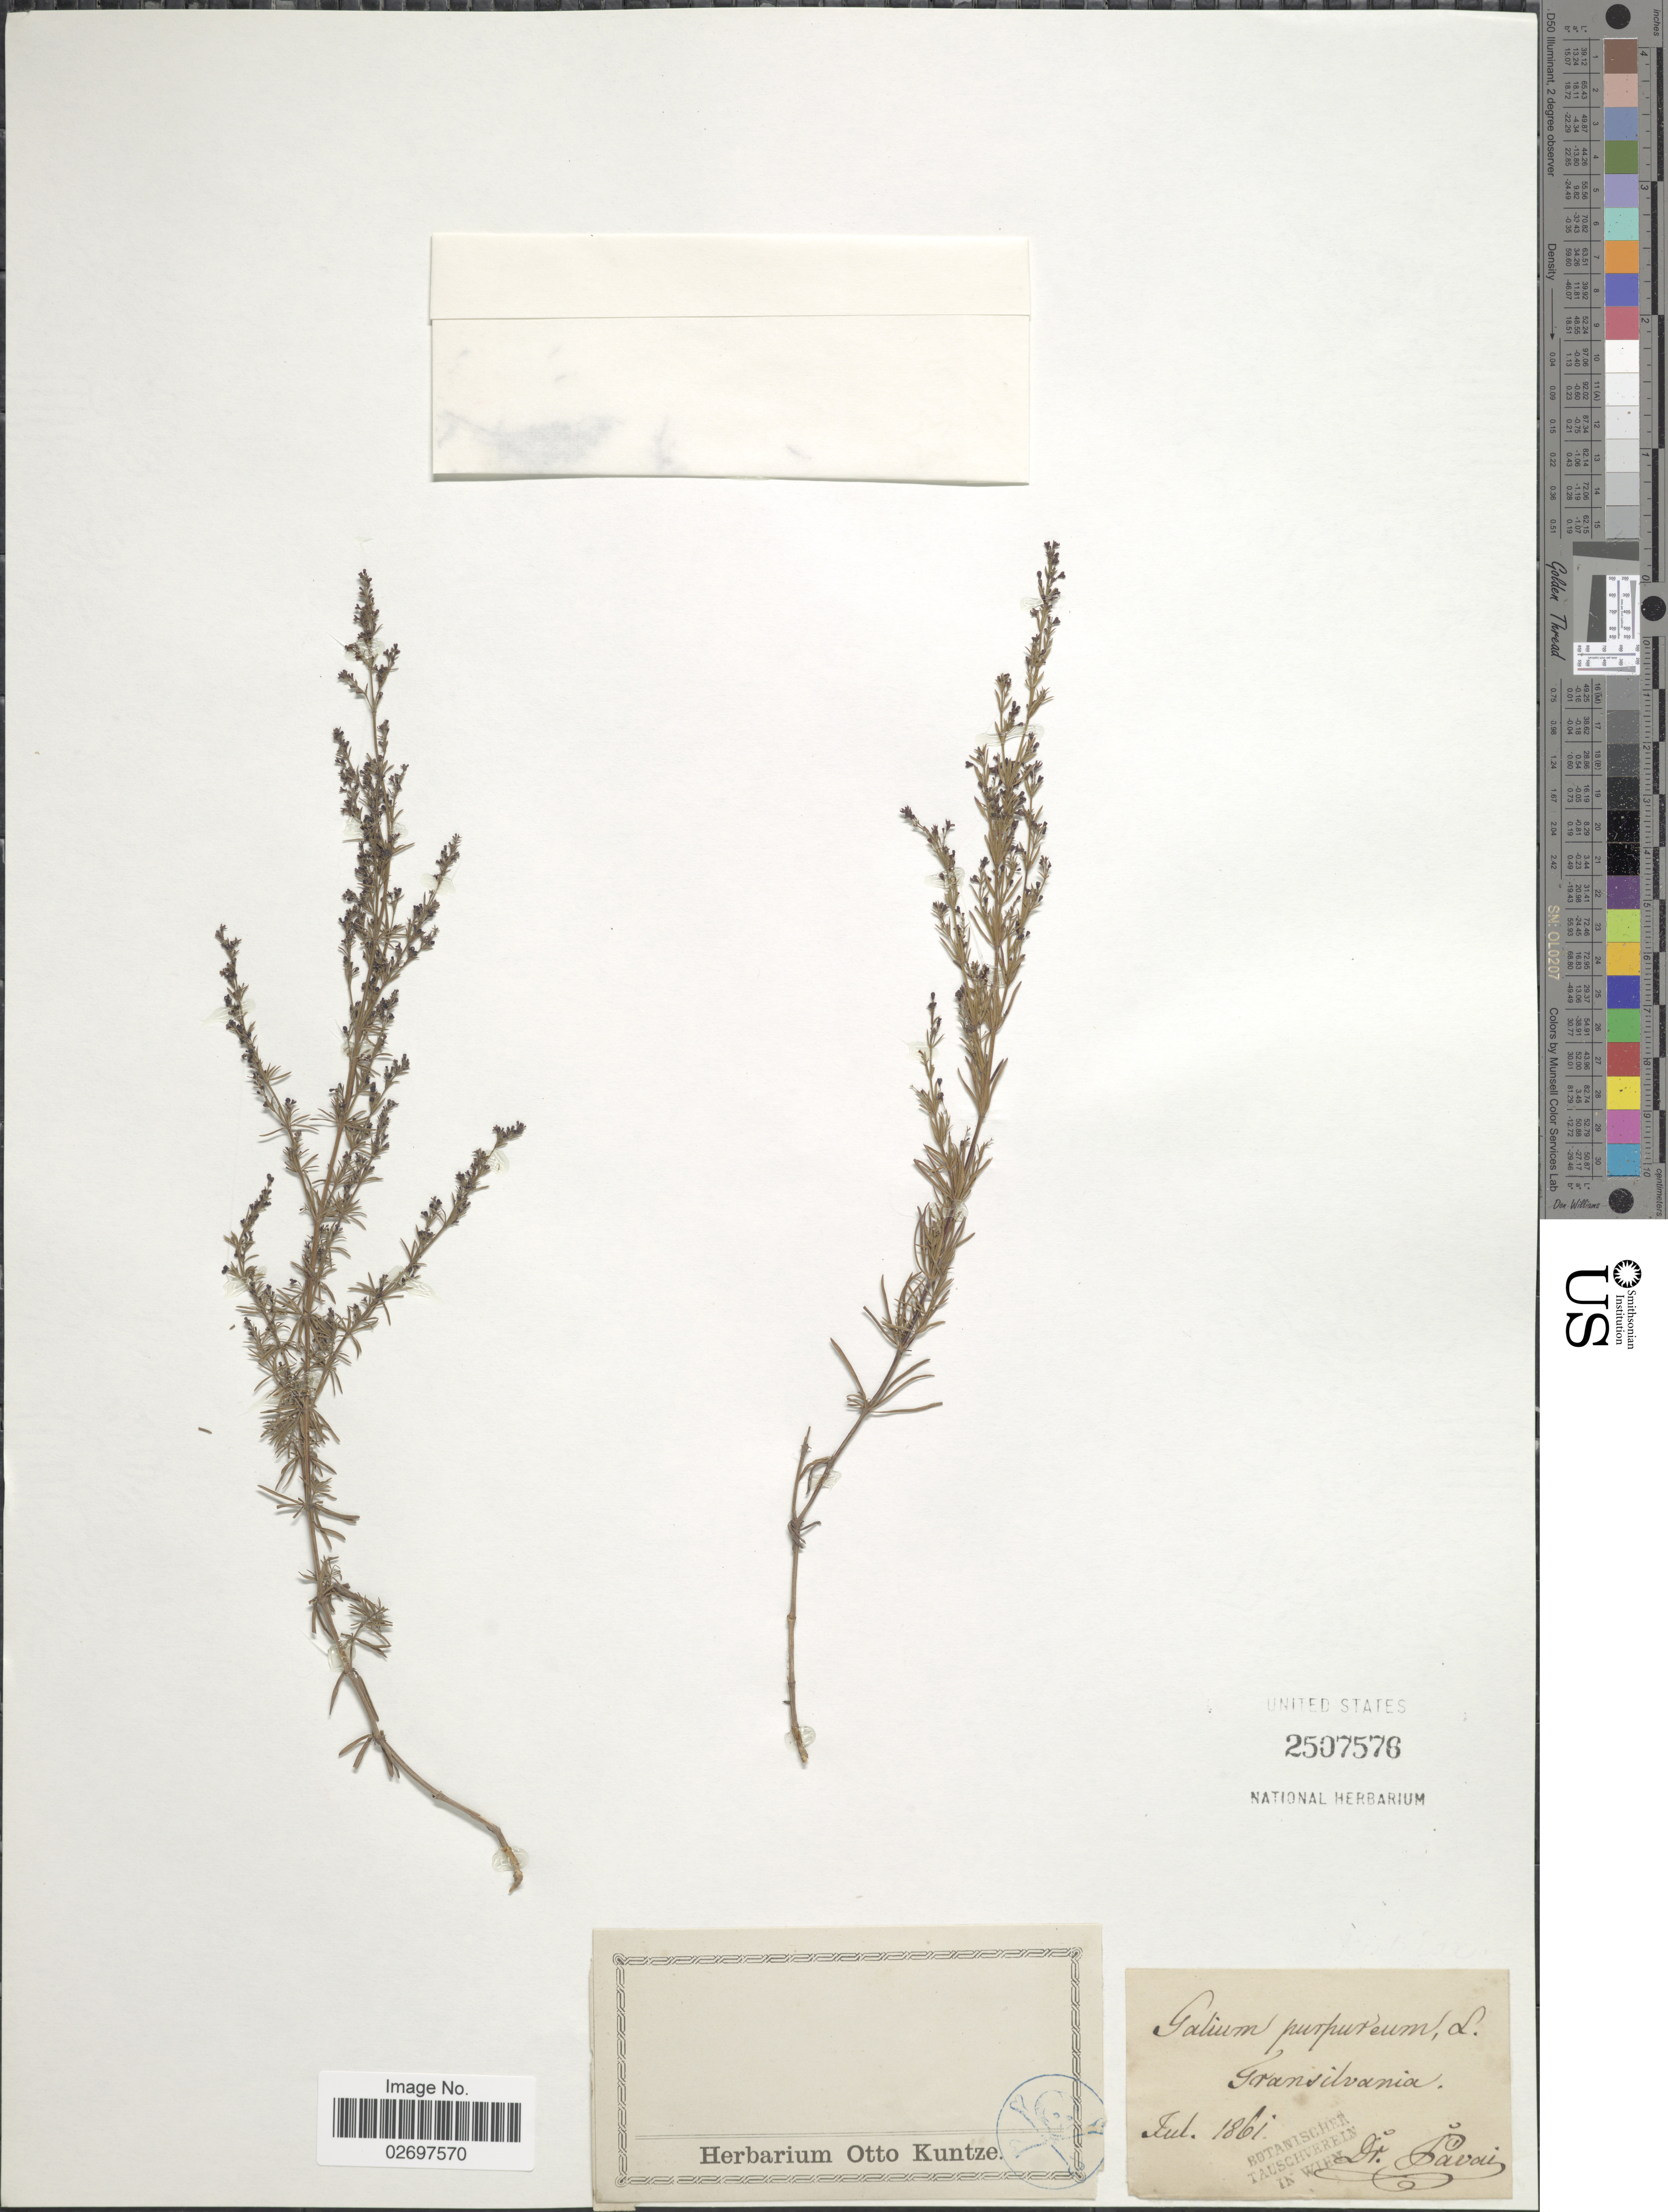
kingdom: Plantae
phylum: Tracheophyta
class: Magnoliopsida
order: Gentianales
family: Rubiaceae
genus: Galium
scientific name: Galium purpureum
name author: L.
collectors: Pavai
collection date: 1861-07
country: Romania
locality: Transilvania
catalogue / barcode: US 2507576